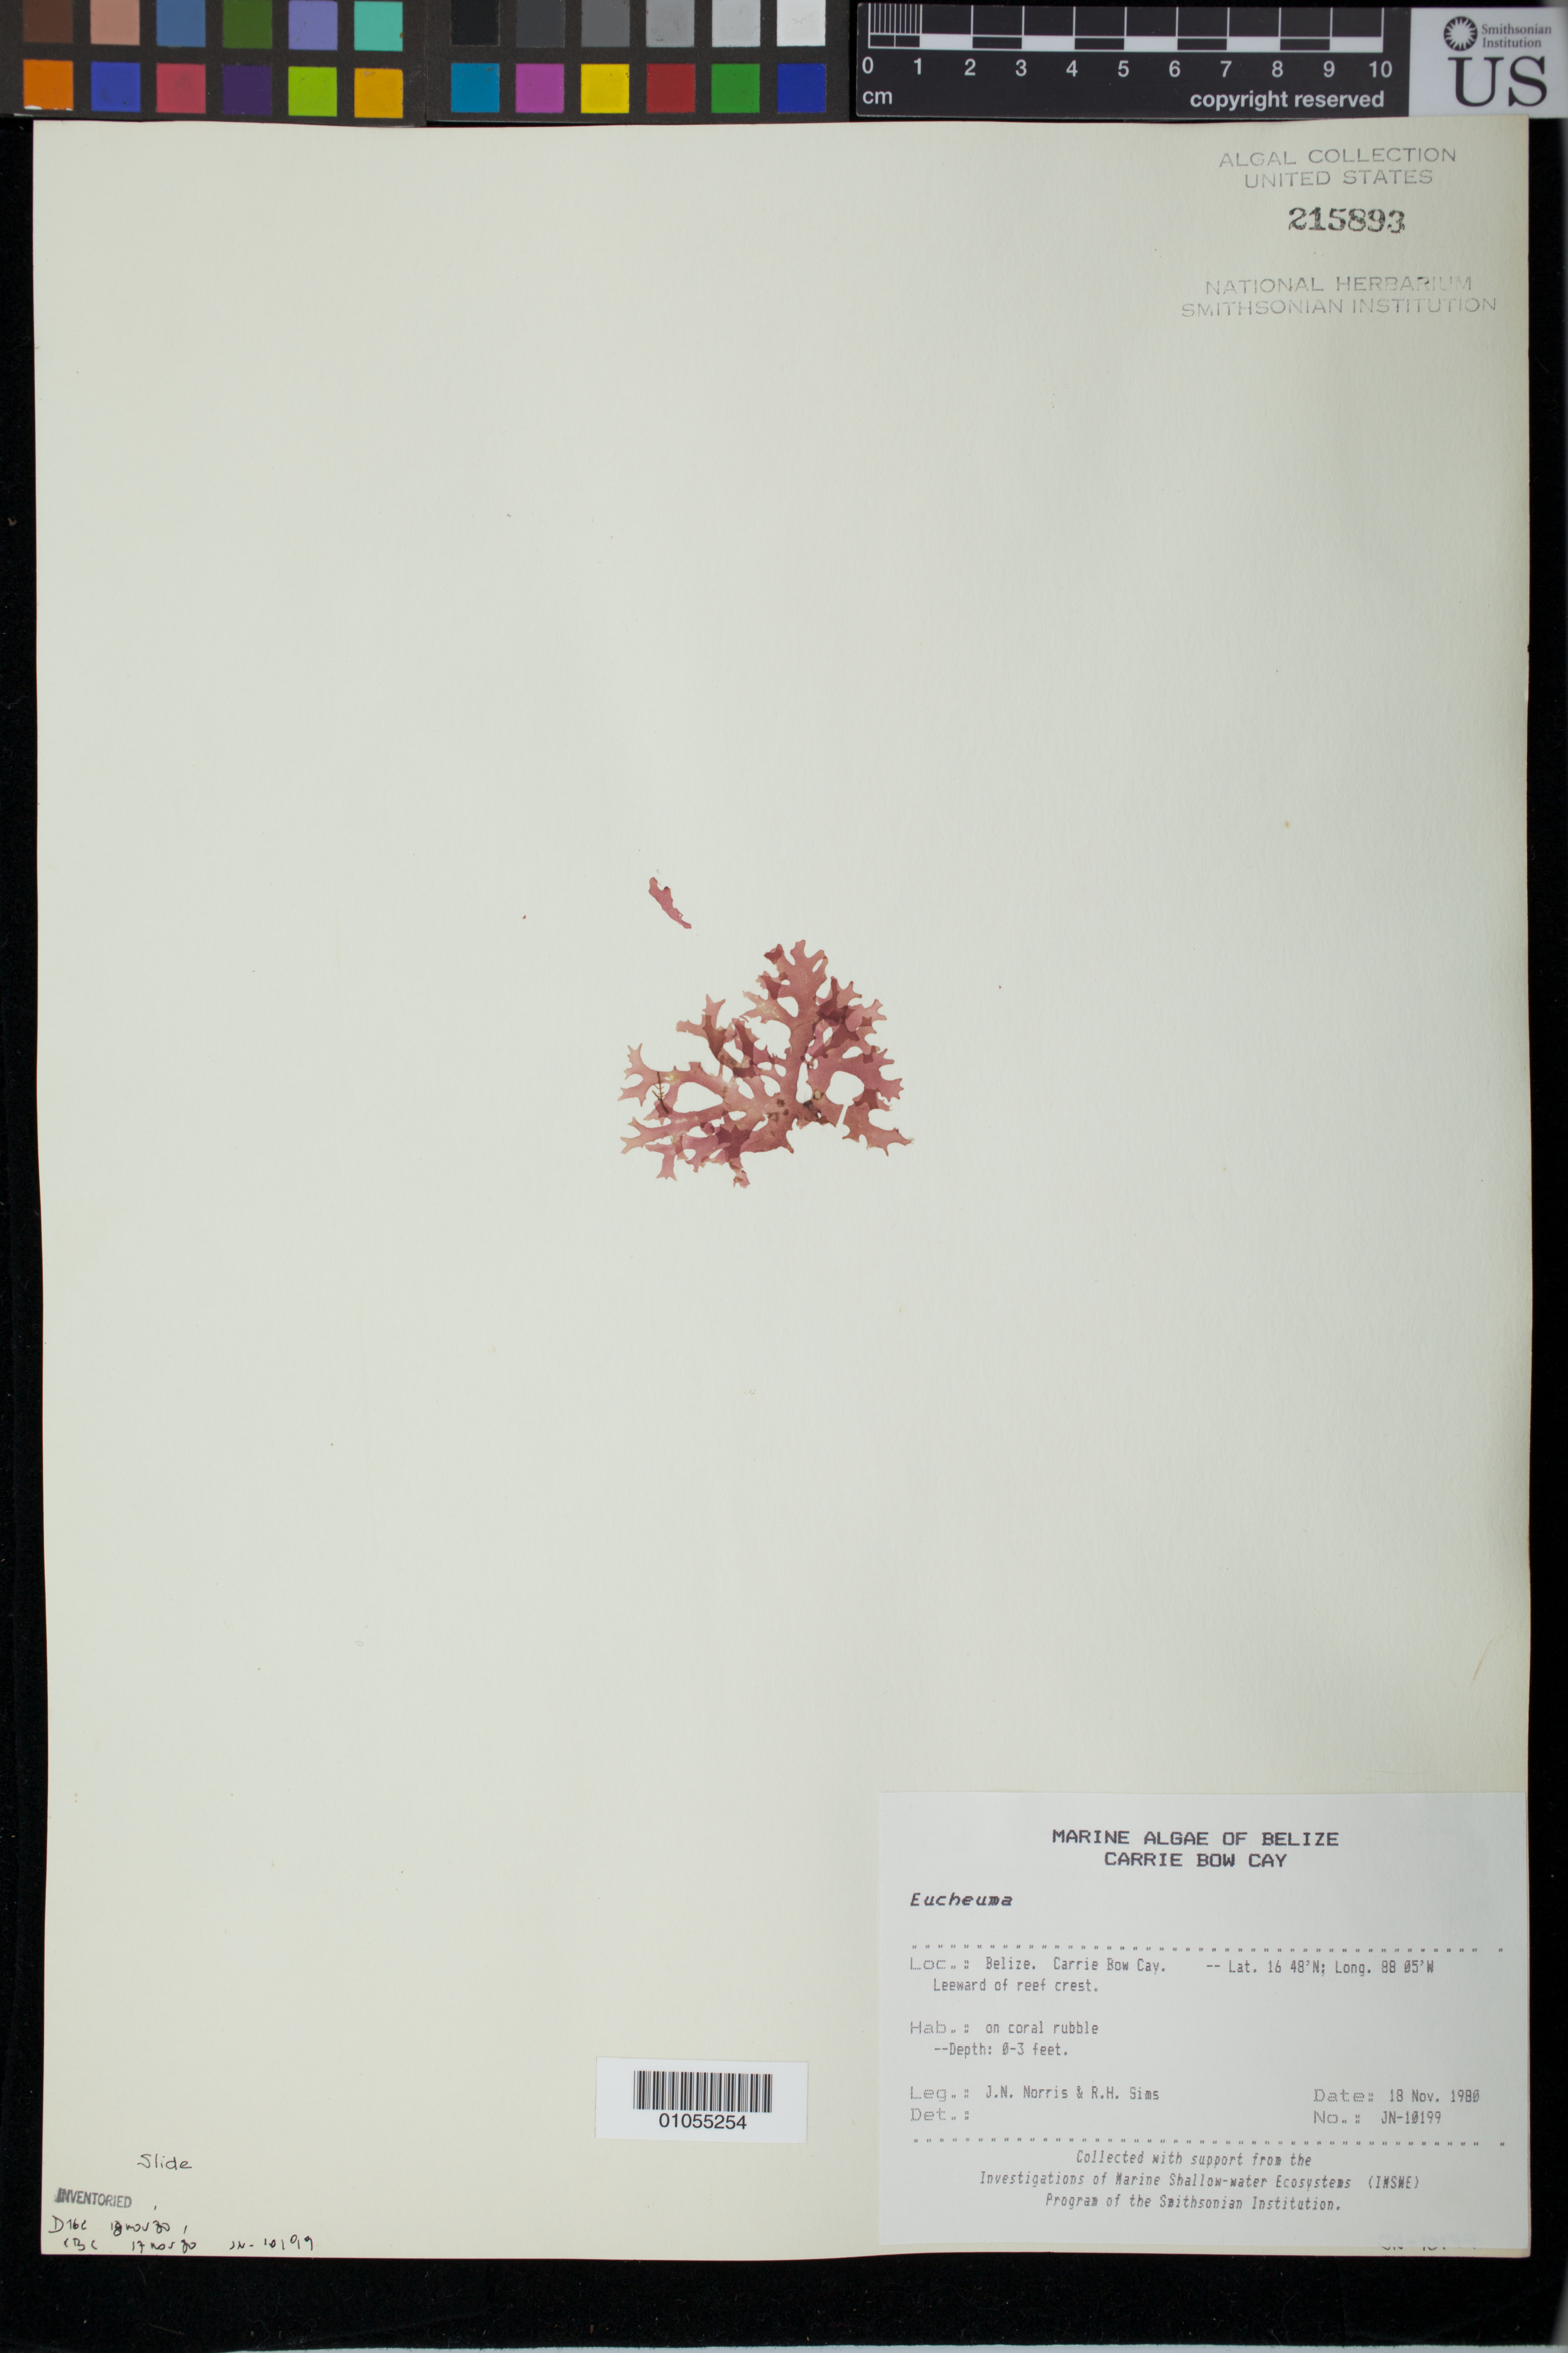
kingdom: Plantae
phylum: Rhodophyta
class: Florideophyceae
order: Gigartinales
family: Solieriaceae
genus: Eucheuma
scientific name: Eucheuma sp.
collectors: J. N. Norris & R. H. Sims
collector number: JN-10199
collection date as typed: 18 Nov 1980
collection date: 1980-11-18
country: Belize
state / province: Stann Creek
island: Carrie Bow Cay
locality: Leeward of reef crest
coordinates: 16 48'N, 88 05'W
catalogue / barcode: US 215893